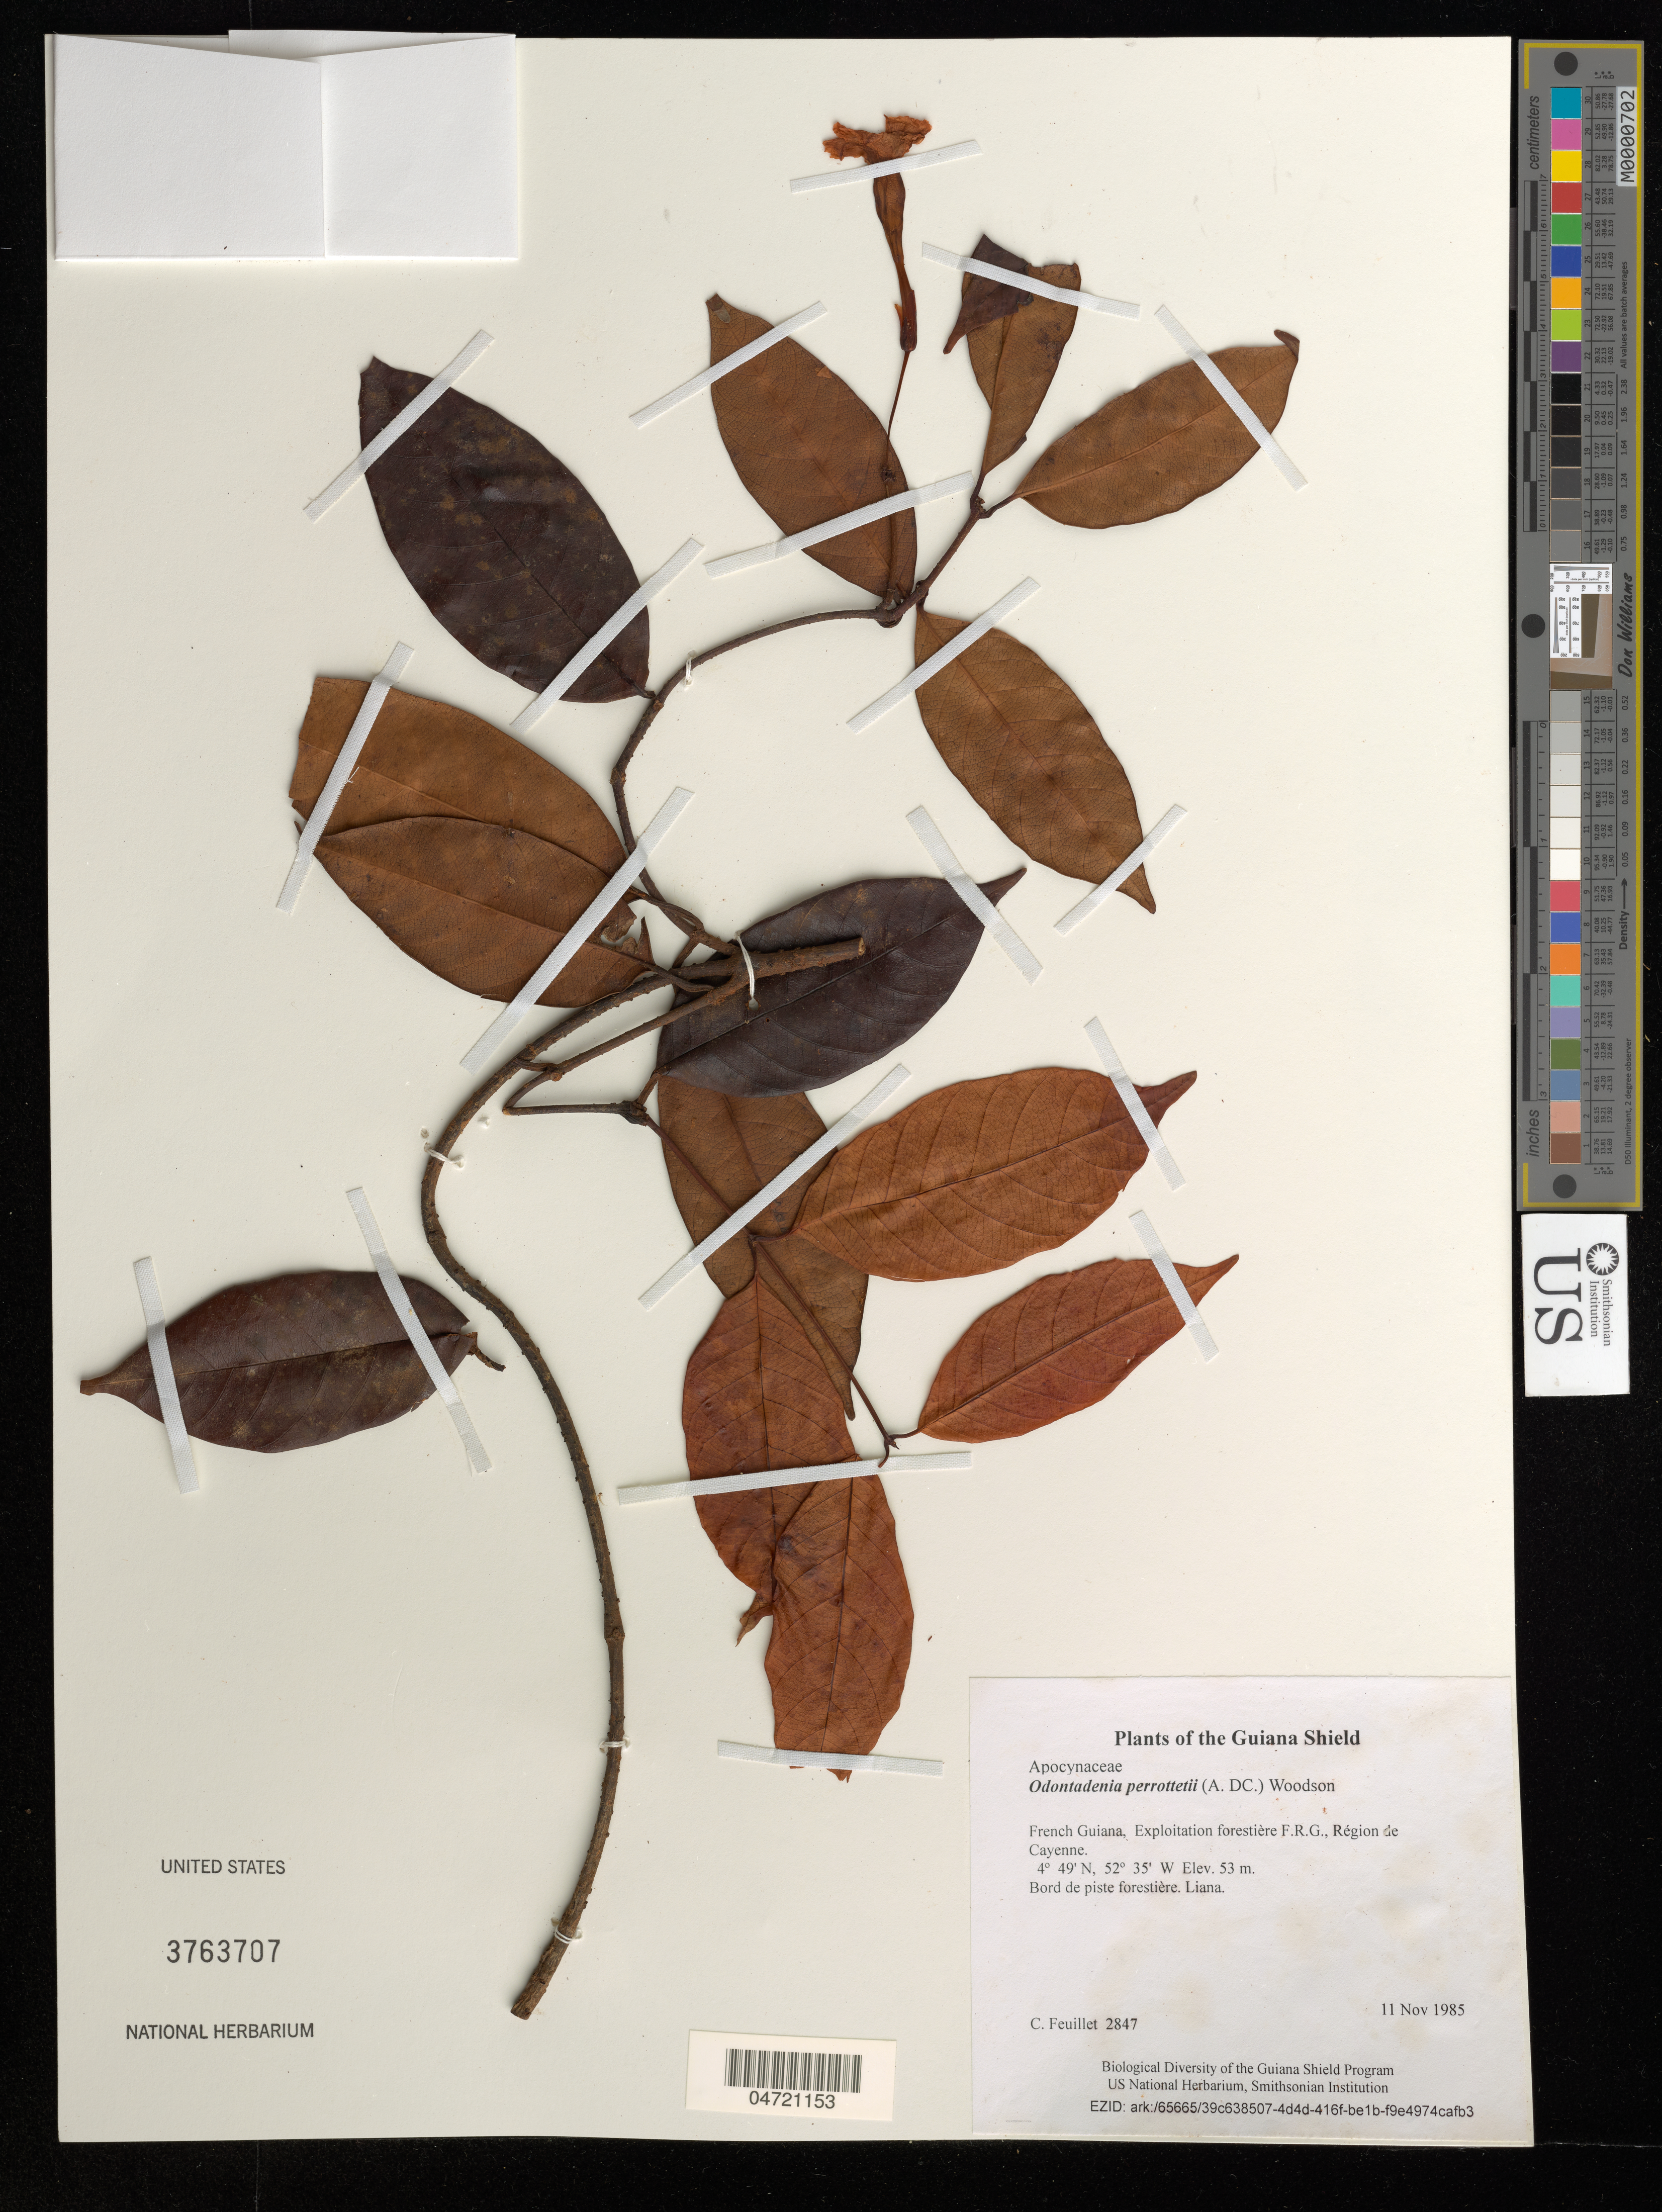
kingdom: Plantae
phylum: Tracheophyta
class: Magnoliopsida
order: Gentianales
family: Apocynaceae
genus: Odontadenia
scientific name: Odontadenia perrottetii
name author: (A. DC.) Woodson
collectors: C. Feuillet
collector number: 2847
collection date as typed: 11 Nov 1985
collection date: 1985-11-11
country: French Guiana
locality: Exploitation forestière F.R.G., Région de Cayenne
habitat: Bord de piste forestière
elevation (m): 53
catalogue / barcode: US 3763707